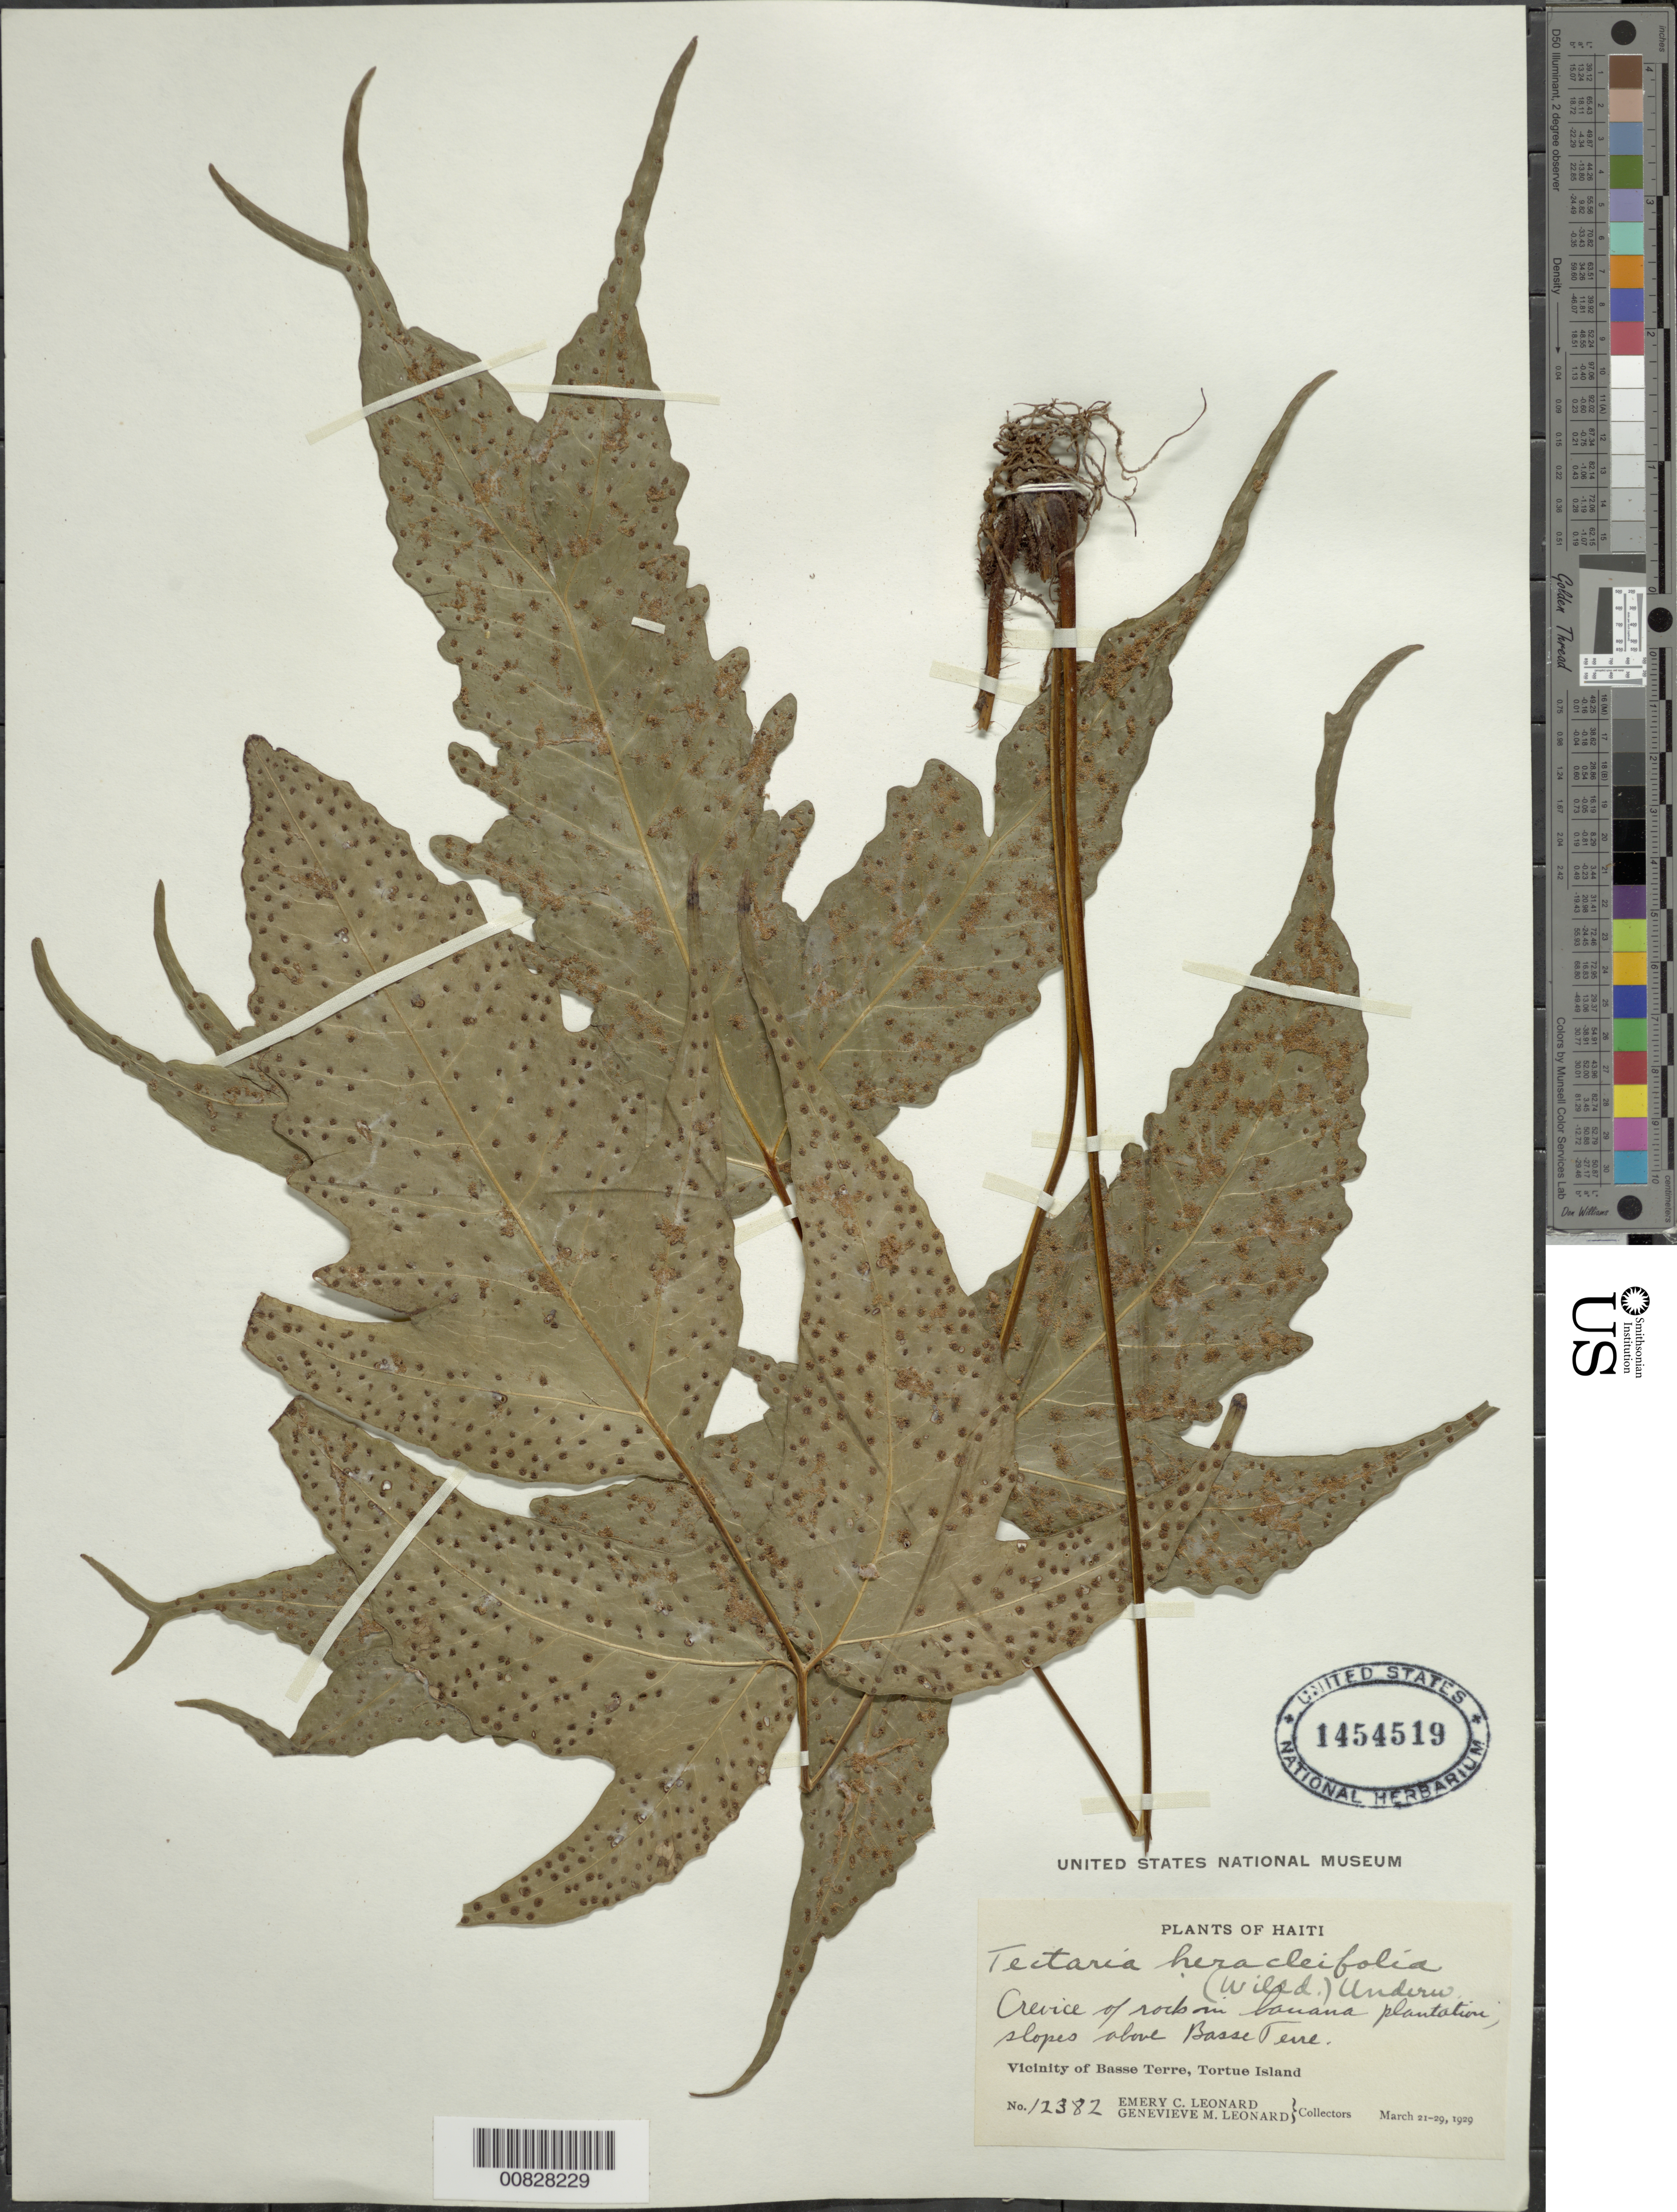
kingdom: Plantae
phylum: Tracheophyta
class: Polypodiopsida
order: Polypodiales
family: Tectariaceae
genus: Tectaria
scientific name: Tectaria heracleifolia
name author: (Willd.) Underw.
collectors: E. C. Leonard & G. M. Leonard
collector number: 12382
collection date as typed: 21 Mar 1929 to 29 Mar 1929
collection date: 1929-03-21/1929-03-29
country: Haiti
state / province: Nord-Óuest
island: Île de la Tortue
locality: Tortue Island, slopes above Basse Terre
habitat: Crevices of rock in banana plantation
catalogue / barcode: US 1454519